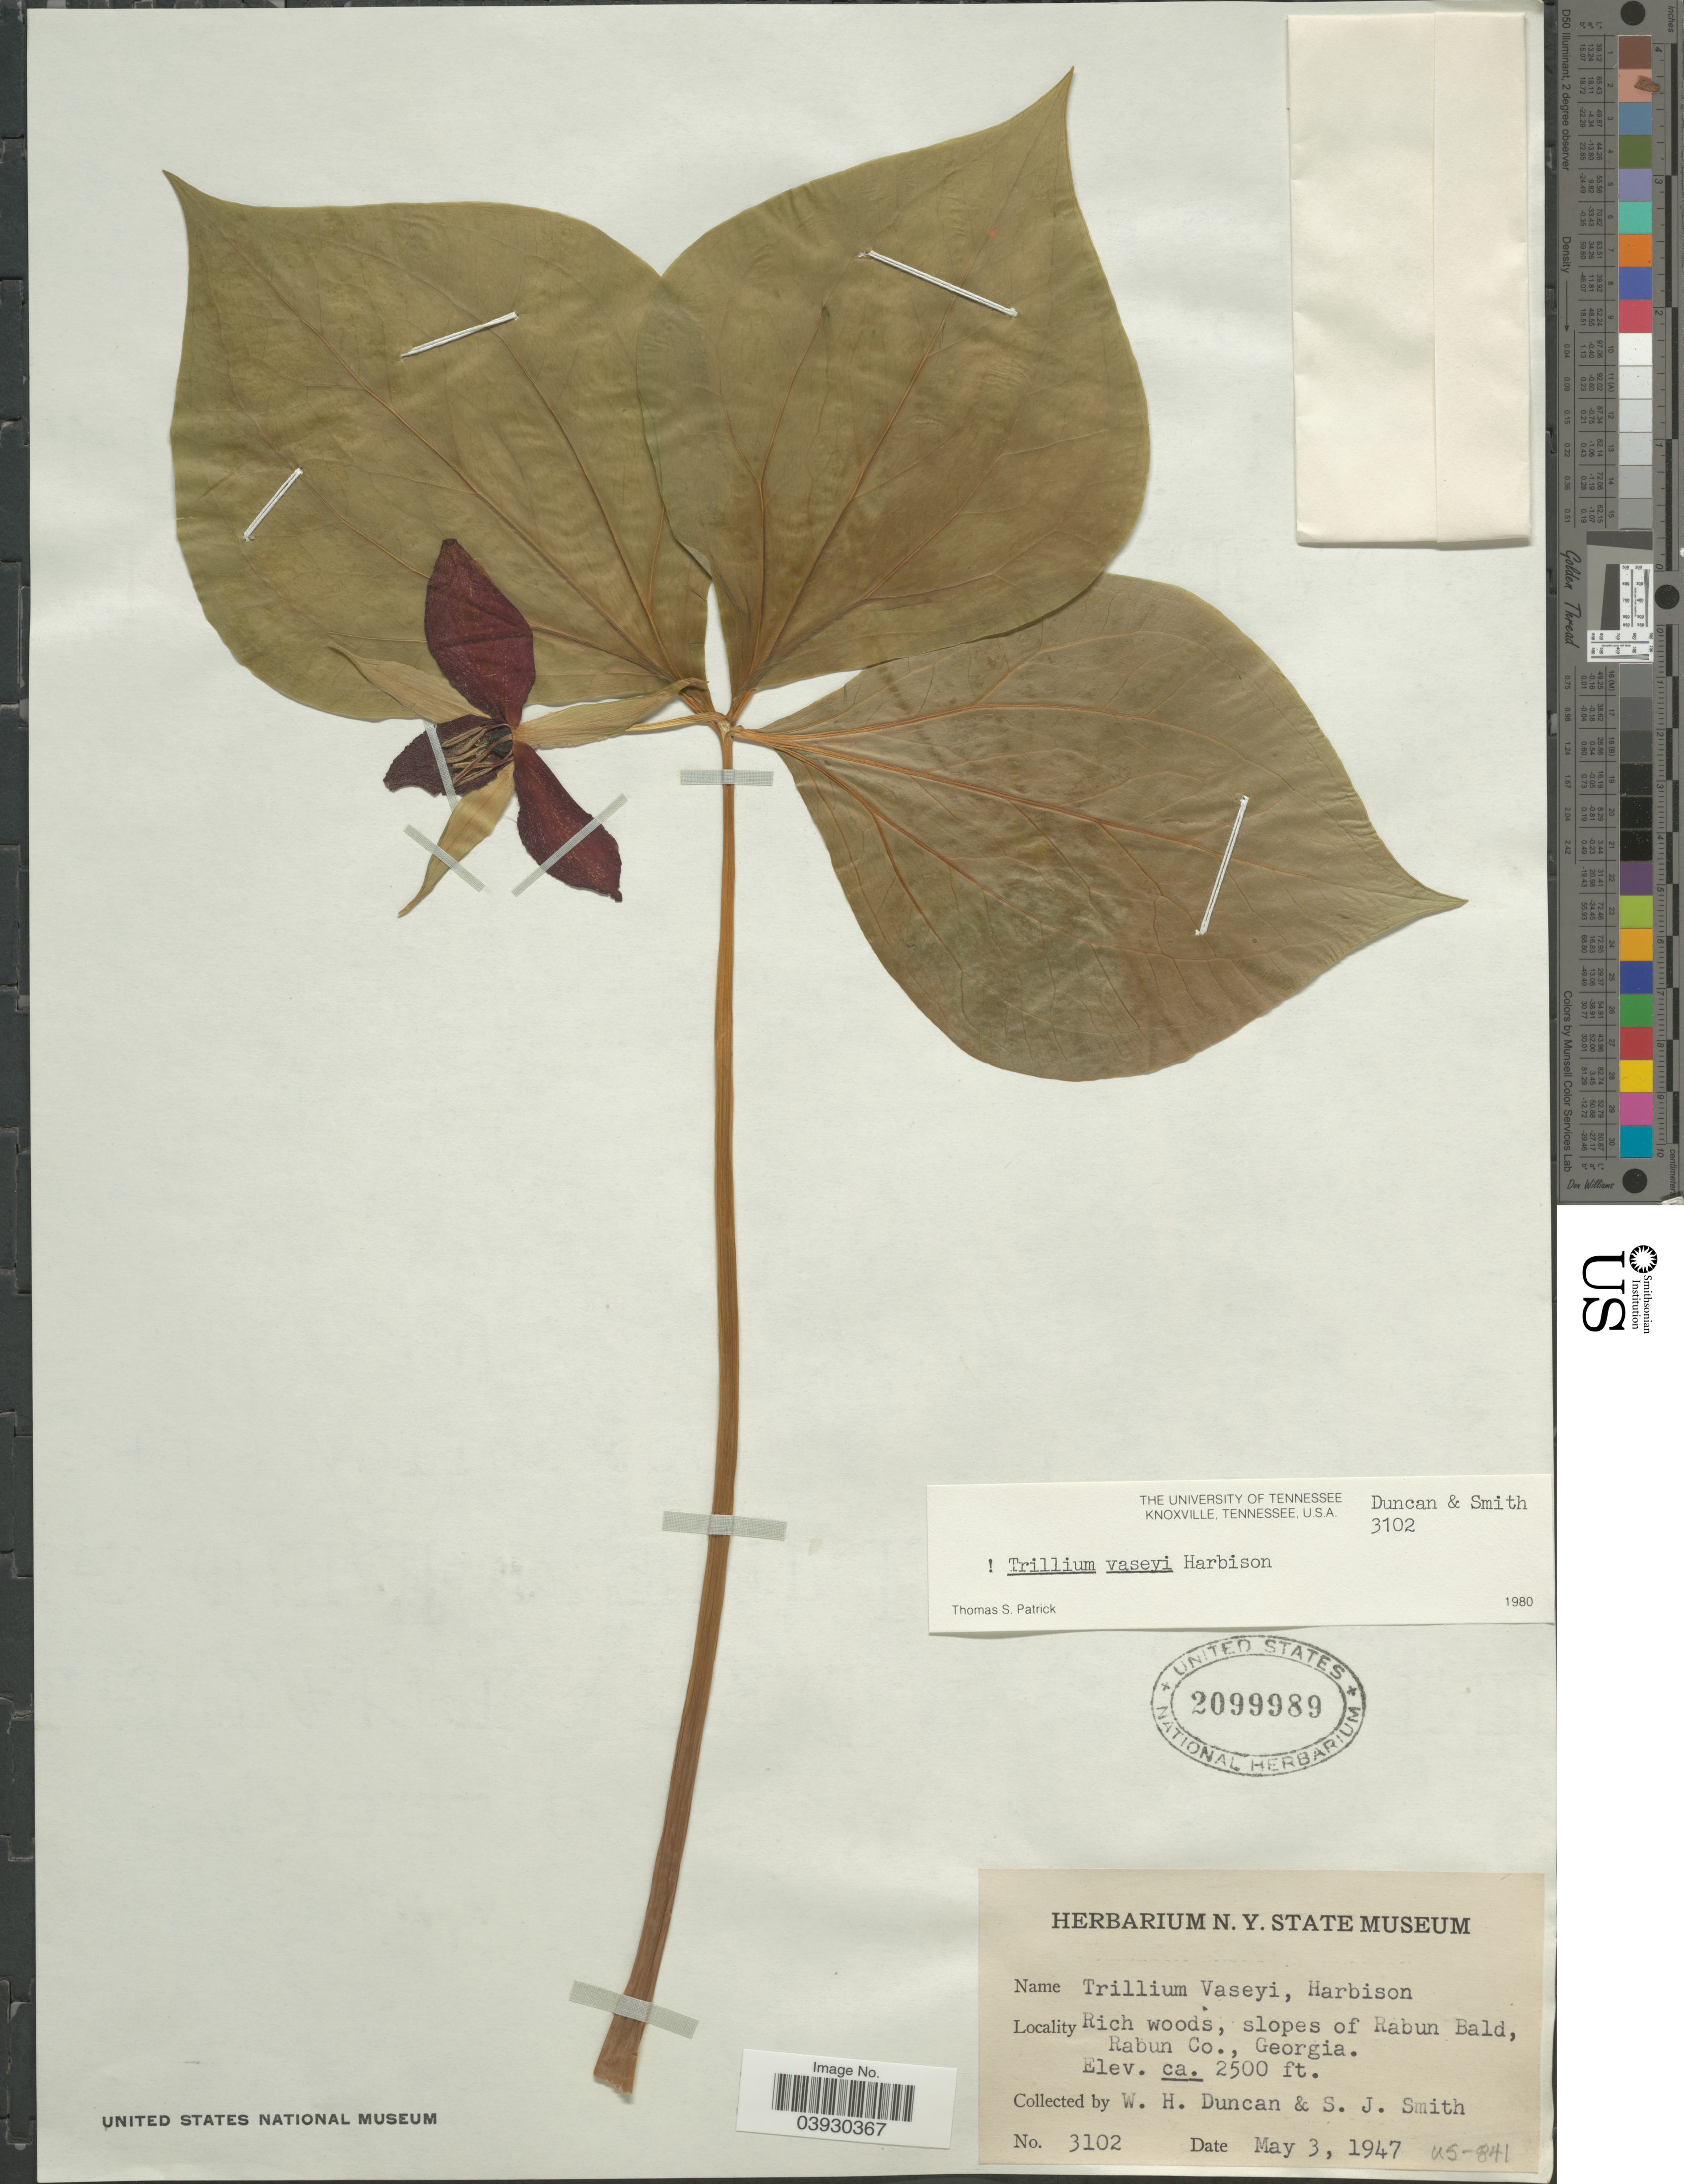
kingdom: Plantae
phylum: Tracheophyta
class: Liliopsida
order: Liliales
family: Melanthiaceae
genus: Trillium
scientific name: Trillium vaseyi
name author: Harb.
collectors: W. H. Duncan & S. Smith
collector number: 3102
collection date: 1947-05-03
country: United States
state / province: Georgia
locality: Rich woods, slopes of Rabun Bald, Rabun Co.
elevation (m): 762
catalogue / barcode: US 2099989